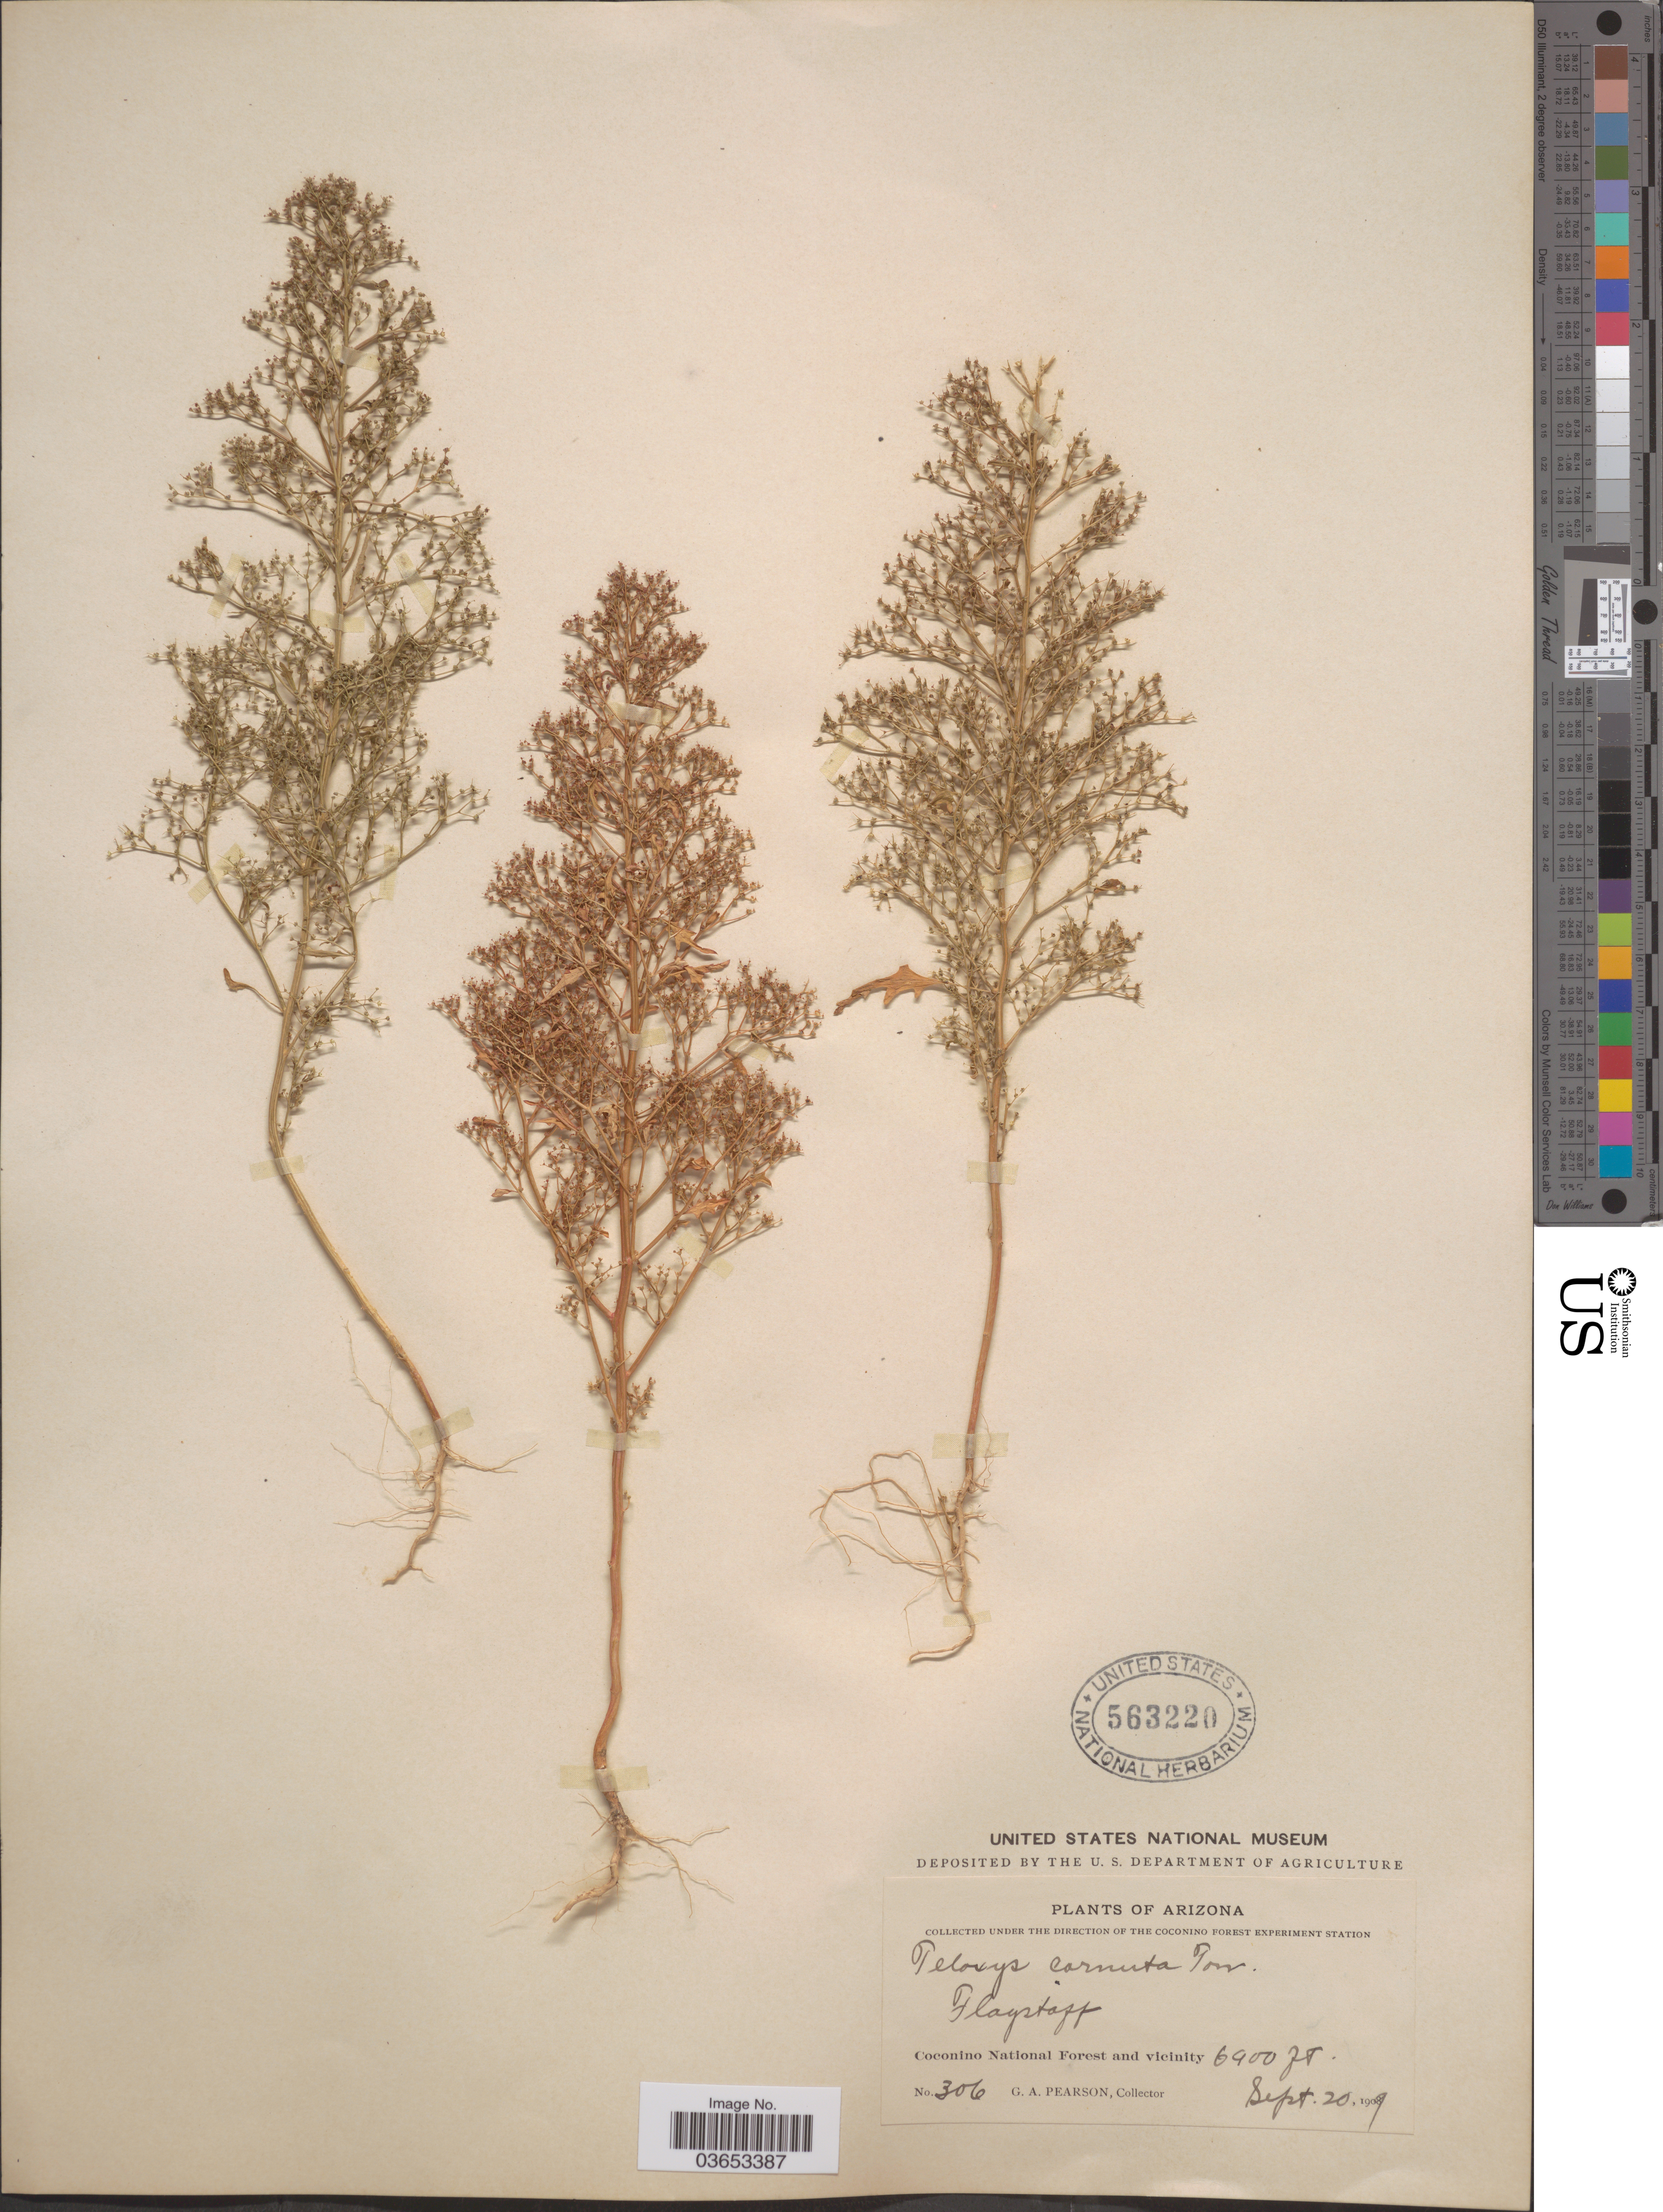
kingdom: Plantae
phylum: Tracheophyta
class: Magnoliopsida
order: Caryophyllales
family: Amaranthaceae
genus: Chenopodium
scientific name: Chenopodium incisum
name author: Poir.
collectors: G. Pearson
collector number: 306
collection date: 1909-09-20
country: United States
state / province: Arizona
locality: Coconino National Forest and vicinity. Flagstaff.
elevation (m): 2103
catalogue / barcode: US 563220